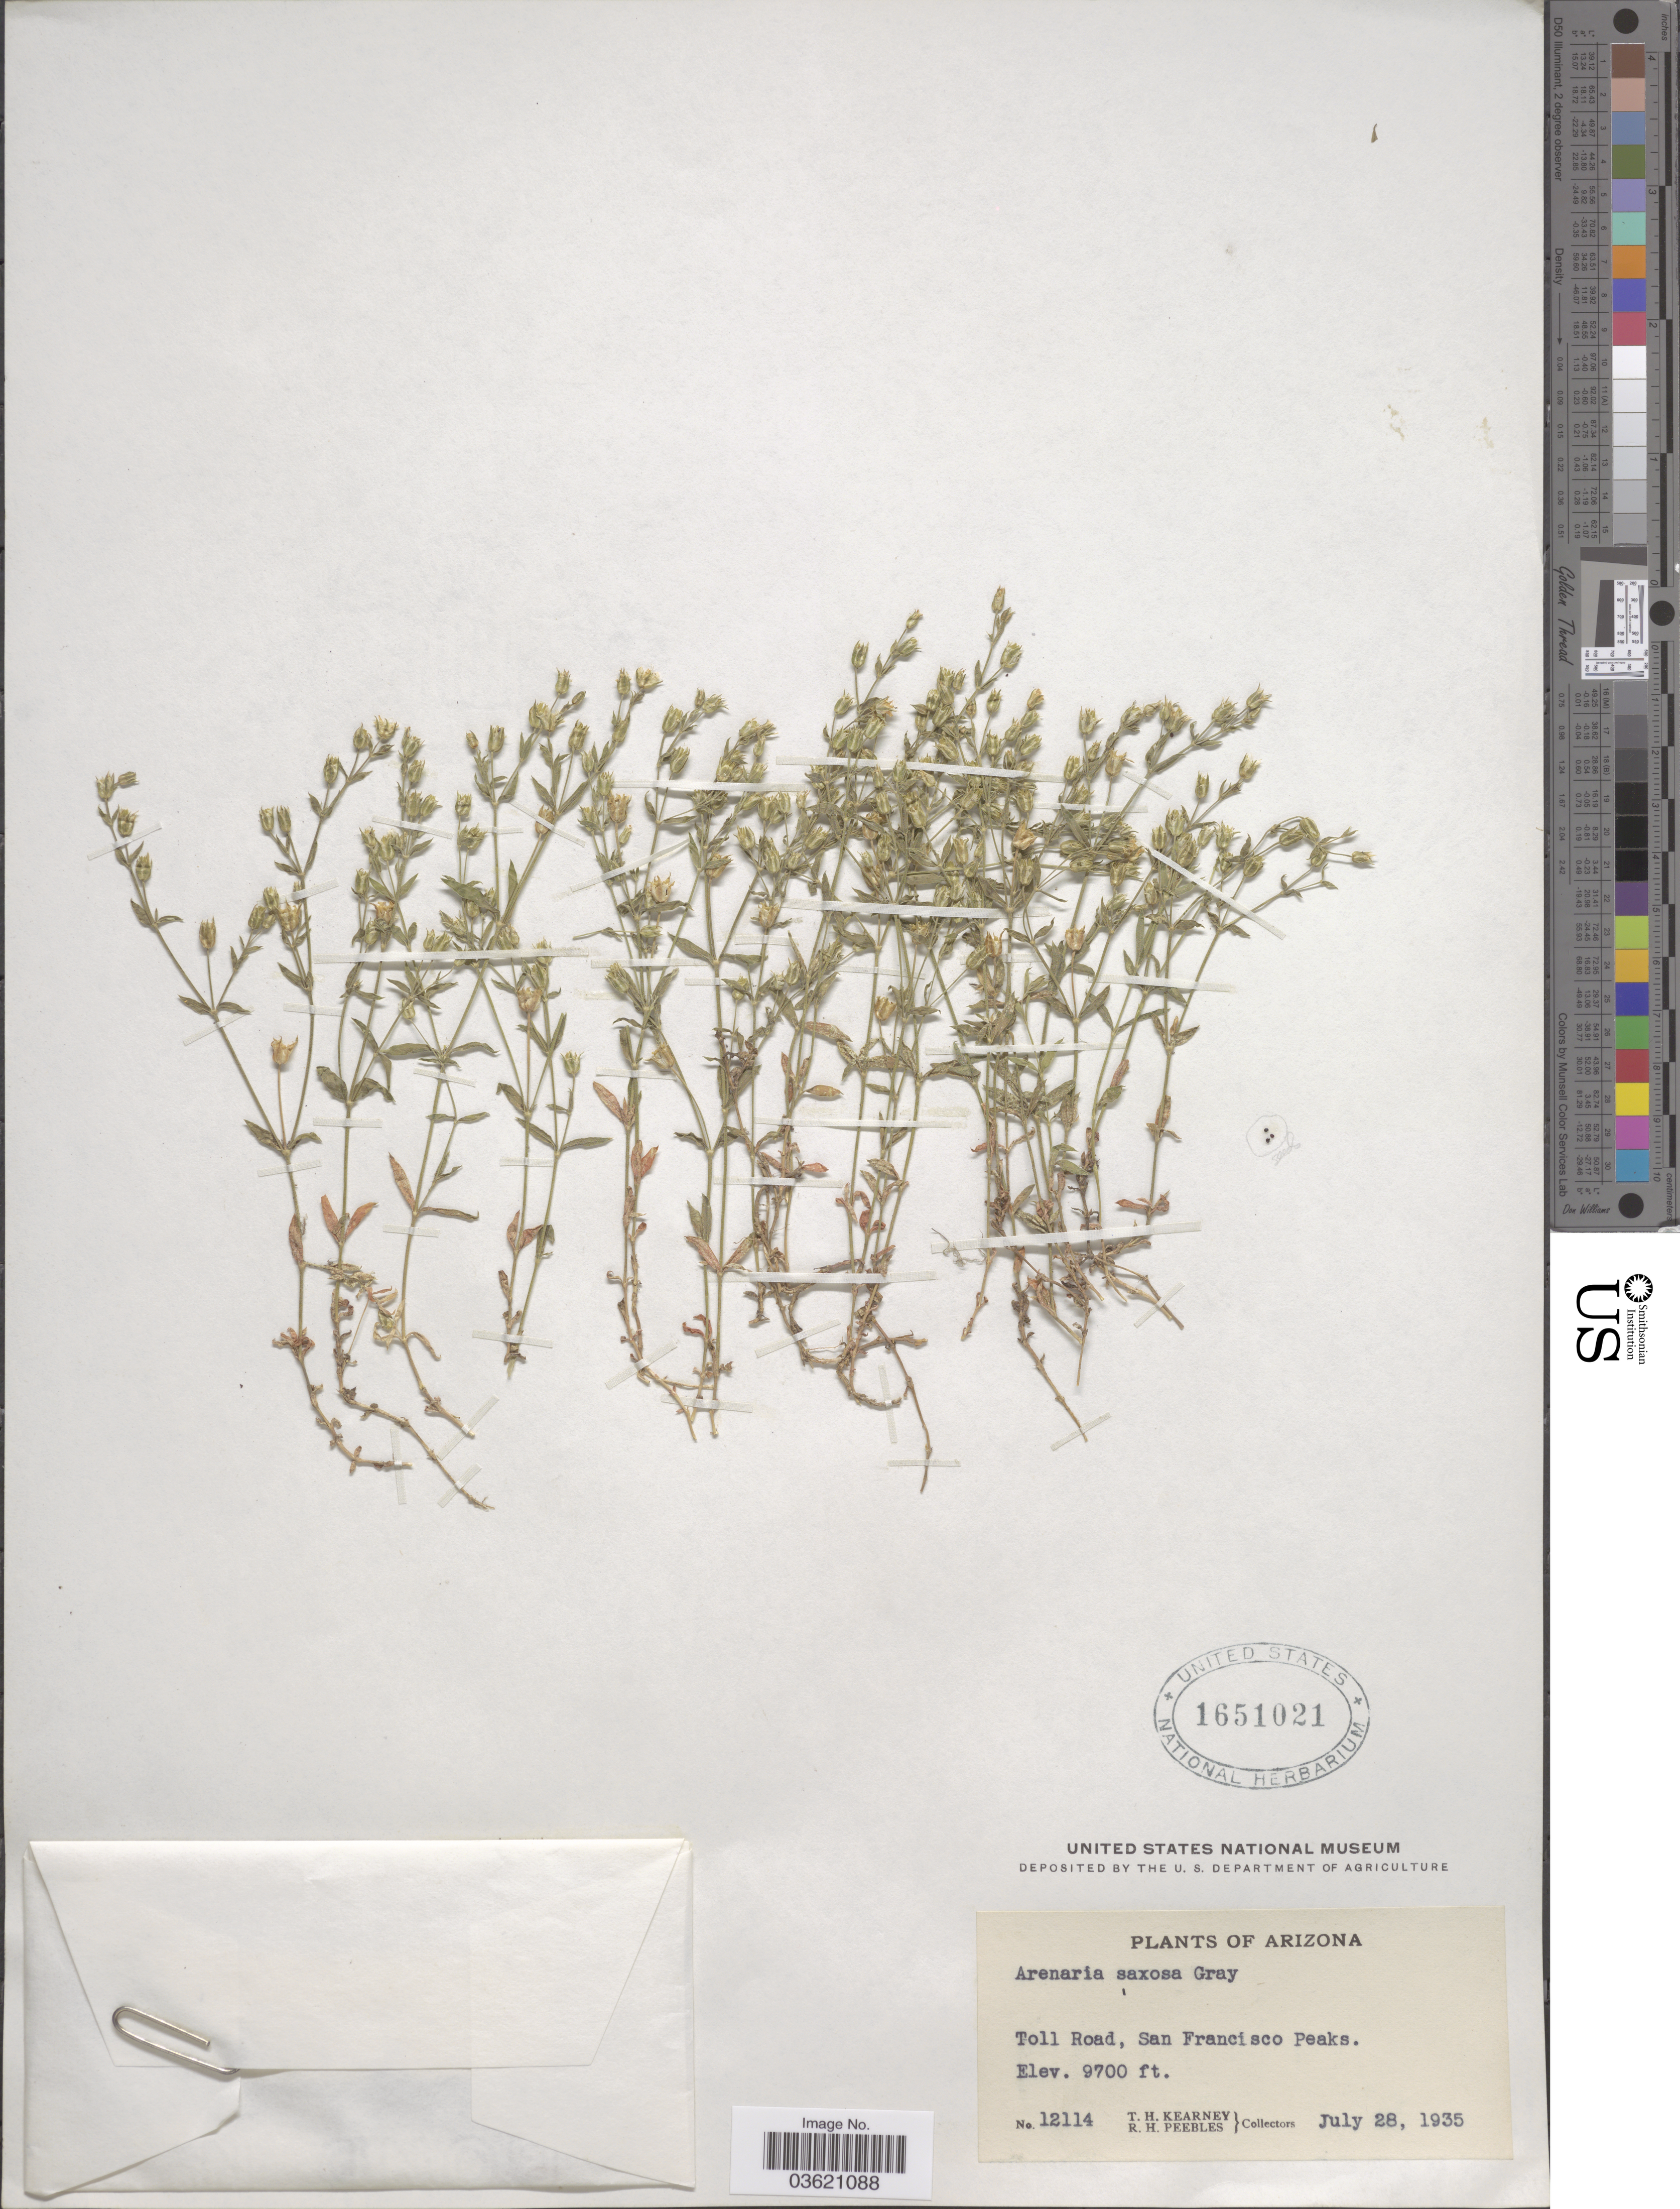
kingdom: Plantae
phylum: Tracheophyta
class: Magnoliopsida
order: Caryophyllales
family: Caryophyllaceae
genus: Arenaria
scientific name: Arenaria saxosa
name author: A. Gray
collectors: T. H. Kearney & R. H. Peebles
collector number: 12114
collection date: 1935-07-28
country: United States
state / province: Arizona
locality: Toll Road, San Francisco Peaks.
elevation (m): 2957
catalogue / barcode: US 1651021